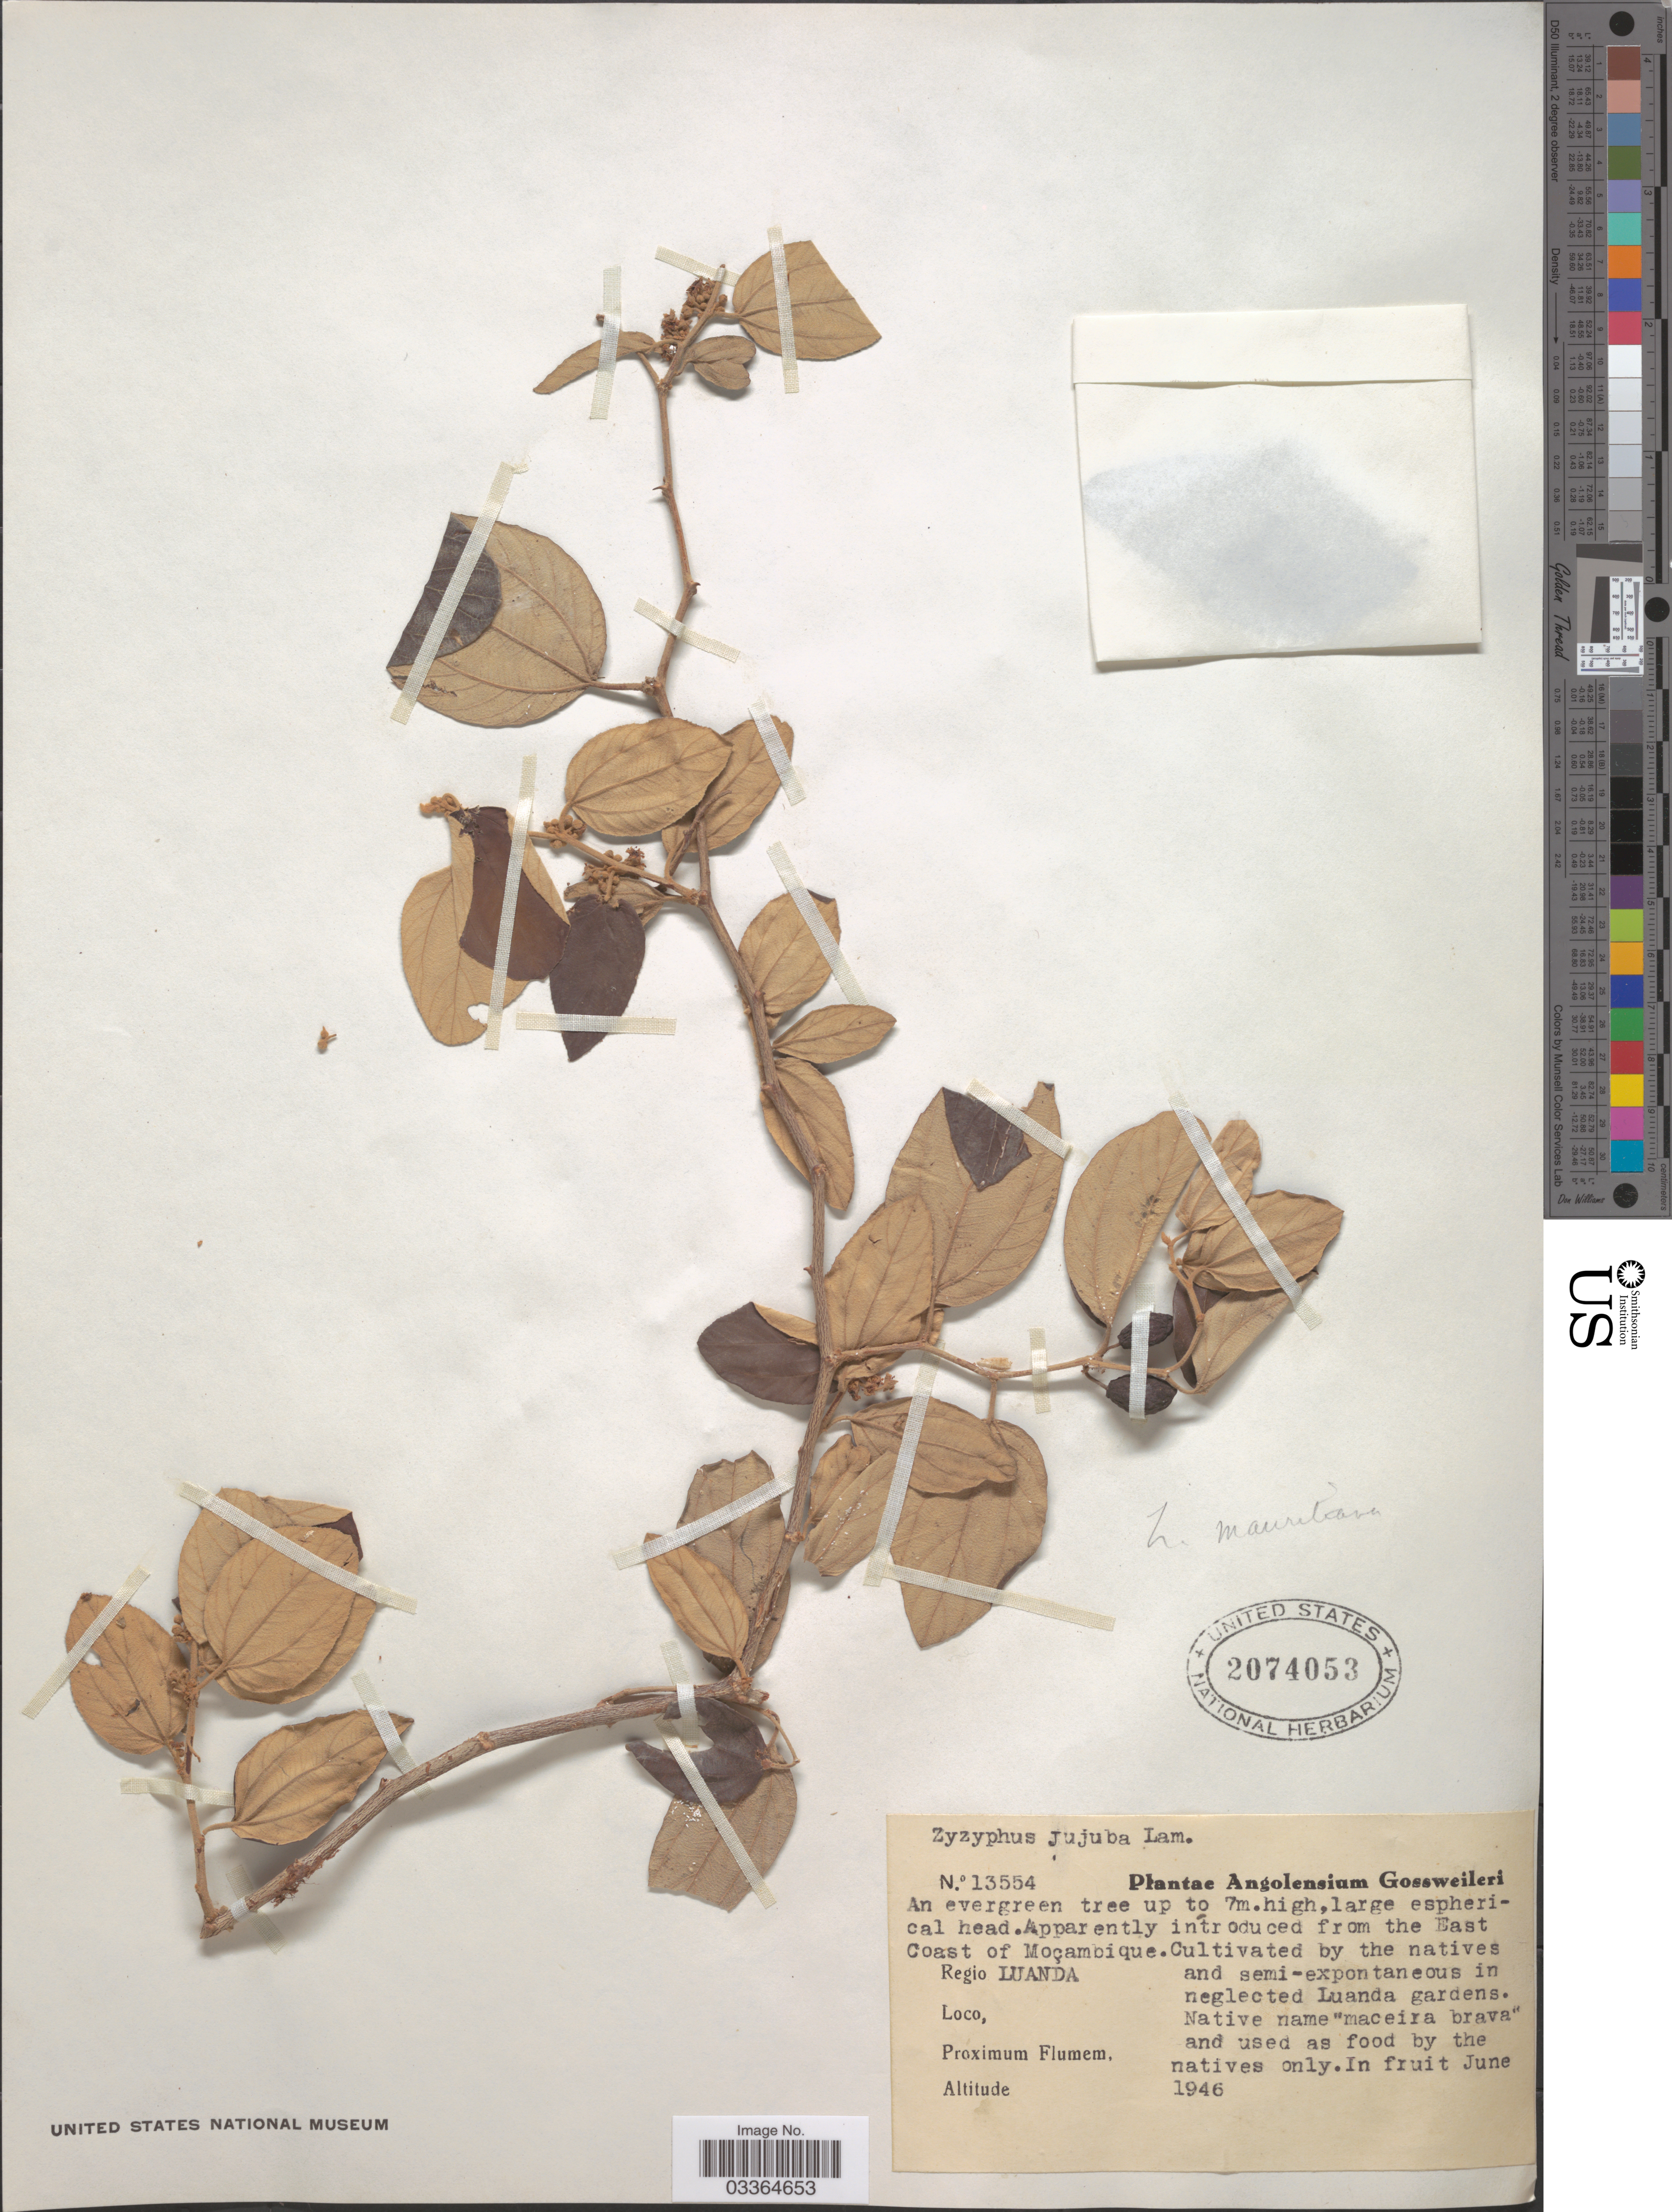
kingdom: Plantae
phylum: Tracheophyta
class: Magnoliopsida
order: Rosales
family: Rhamnaceae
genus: Ziziphus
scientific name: Ziziphus mauritiana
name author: Lam.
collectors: -. Gossweiler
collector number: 13554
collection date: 1946-06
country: Angola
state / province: Luanda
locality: Regio Luanda.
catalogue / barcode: US 2074053